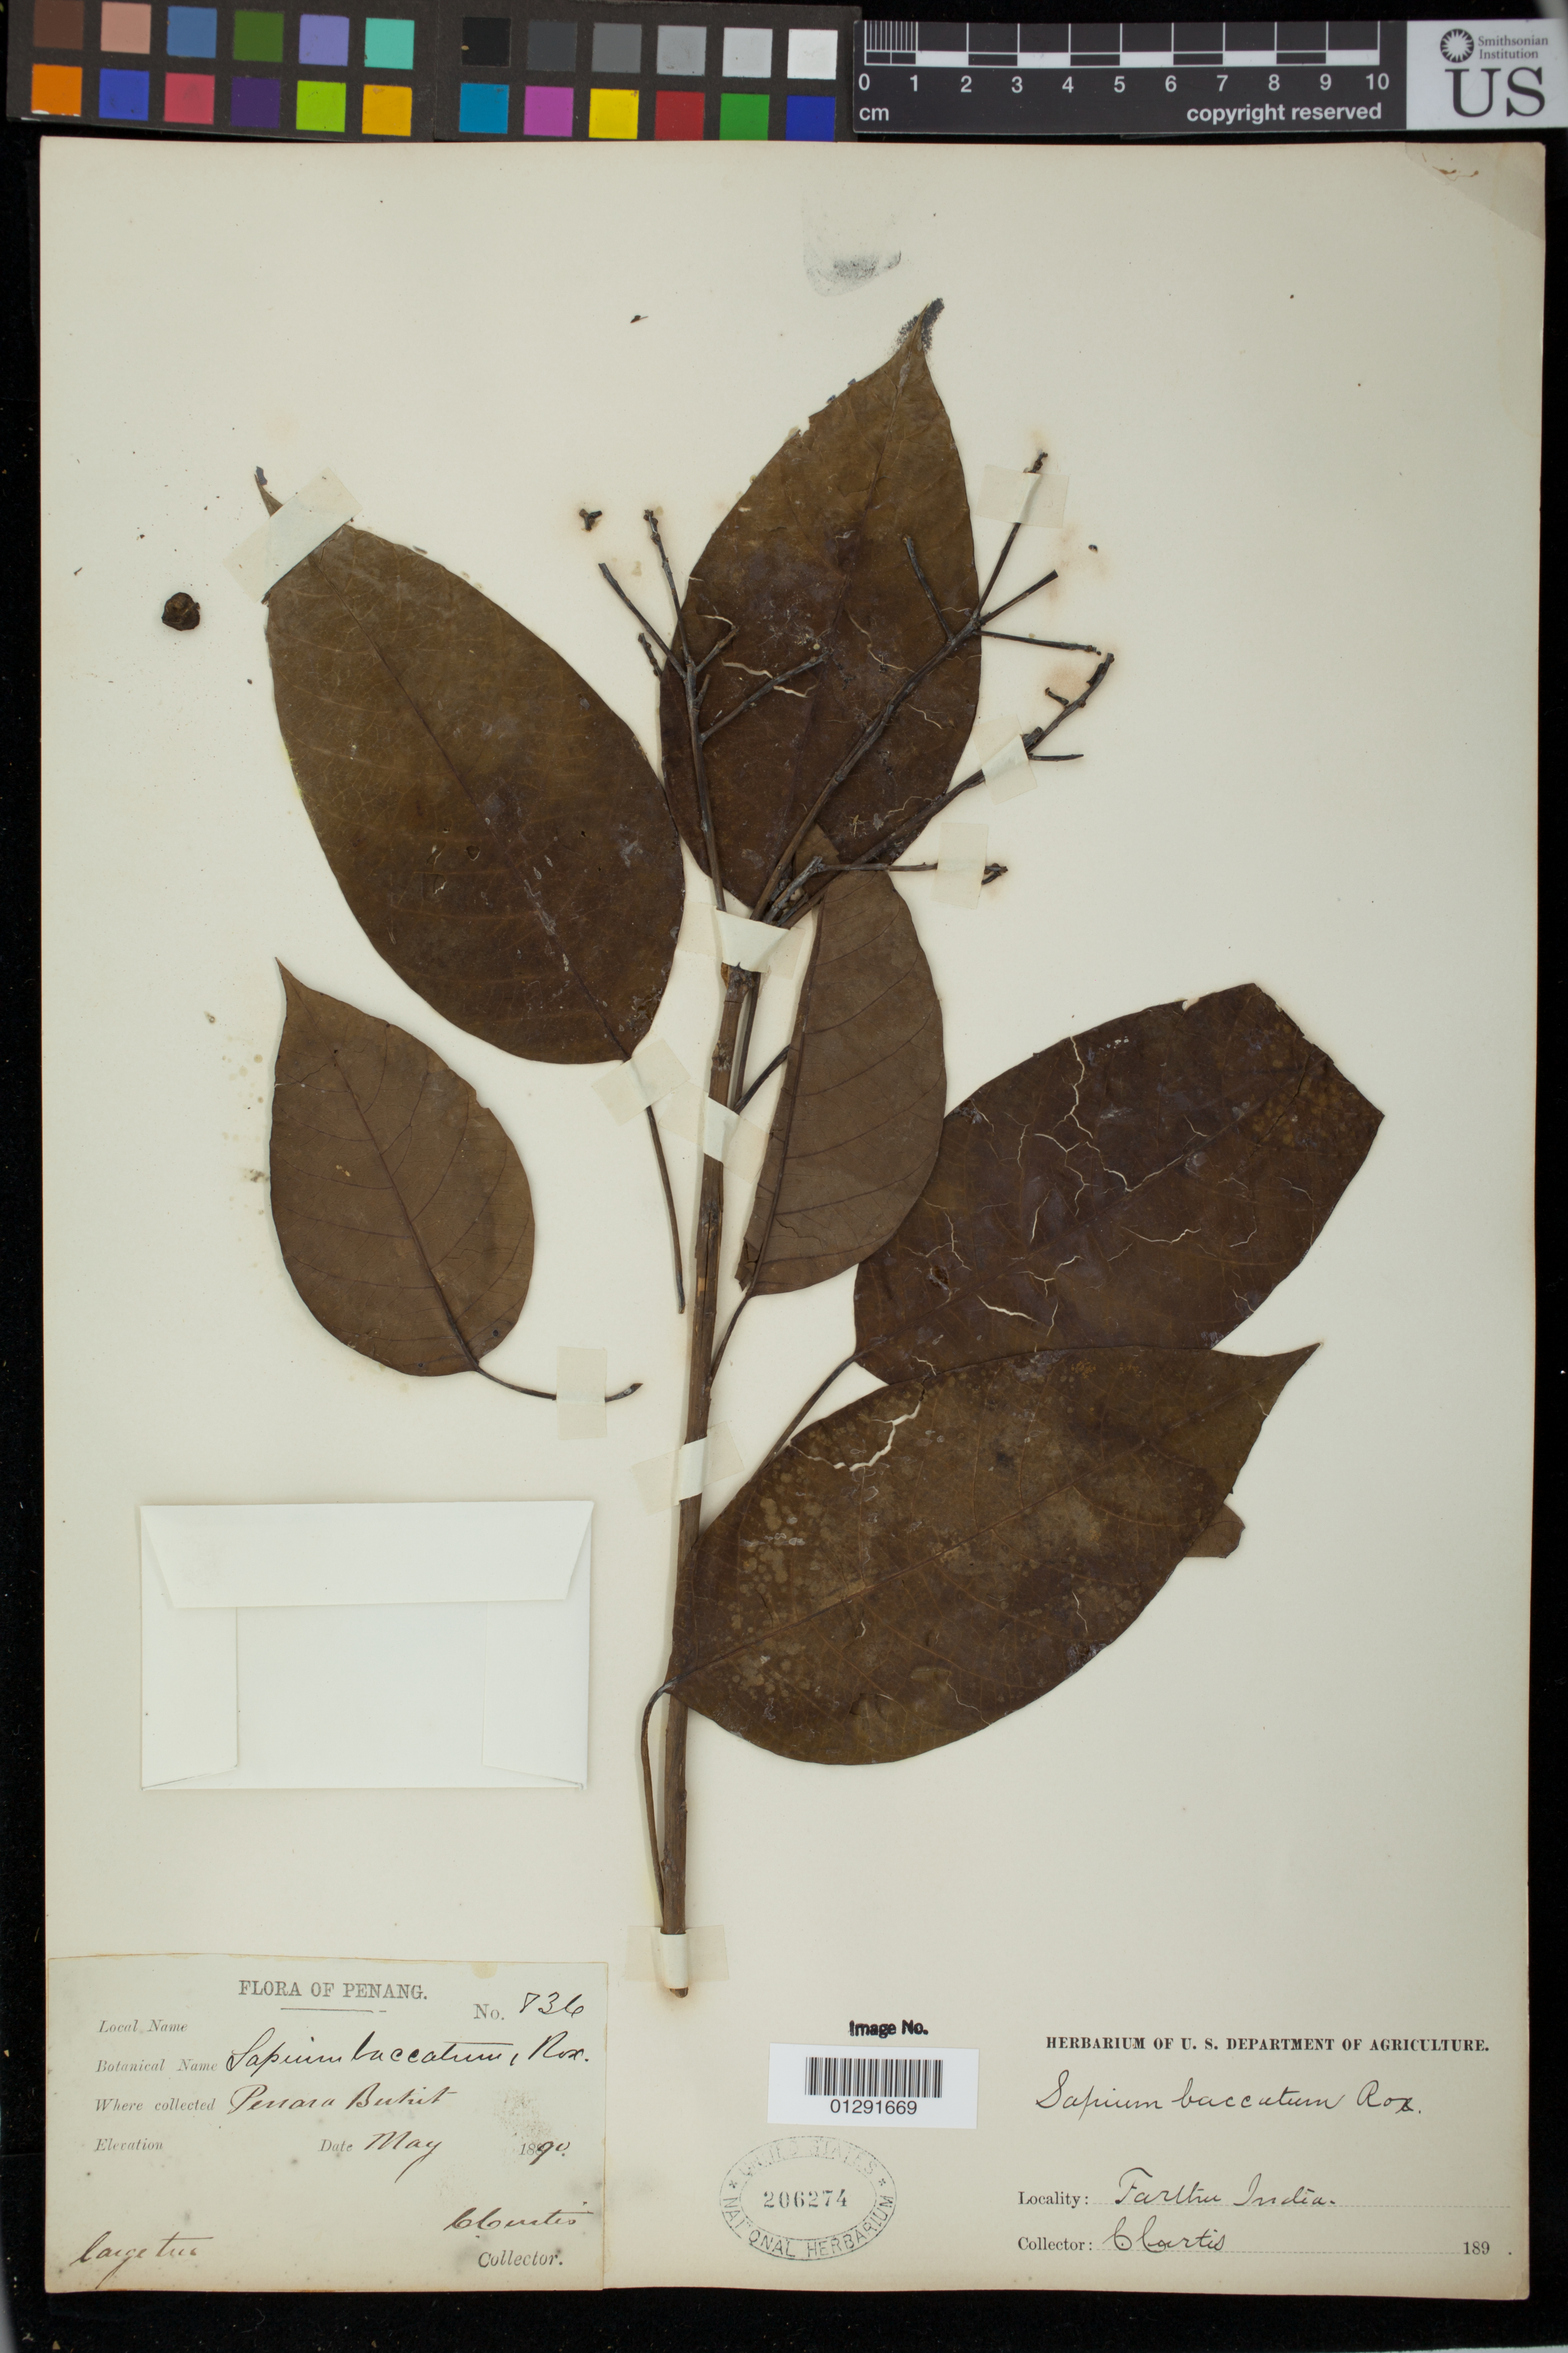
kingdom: Plantae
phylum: Tracheophyta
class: Magnoliopsida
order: Malpighiales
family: Euphorbiaceae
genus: Sapium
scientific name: Sapium baccatum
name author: Roxb.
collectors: C. Curtis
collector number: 836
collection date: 1890-05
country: Malaysia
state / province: Pinang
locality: Farther India. Malay Peninsula, Pulau Pinang. Perrara Bukit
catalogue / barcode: US 206274